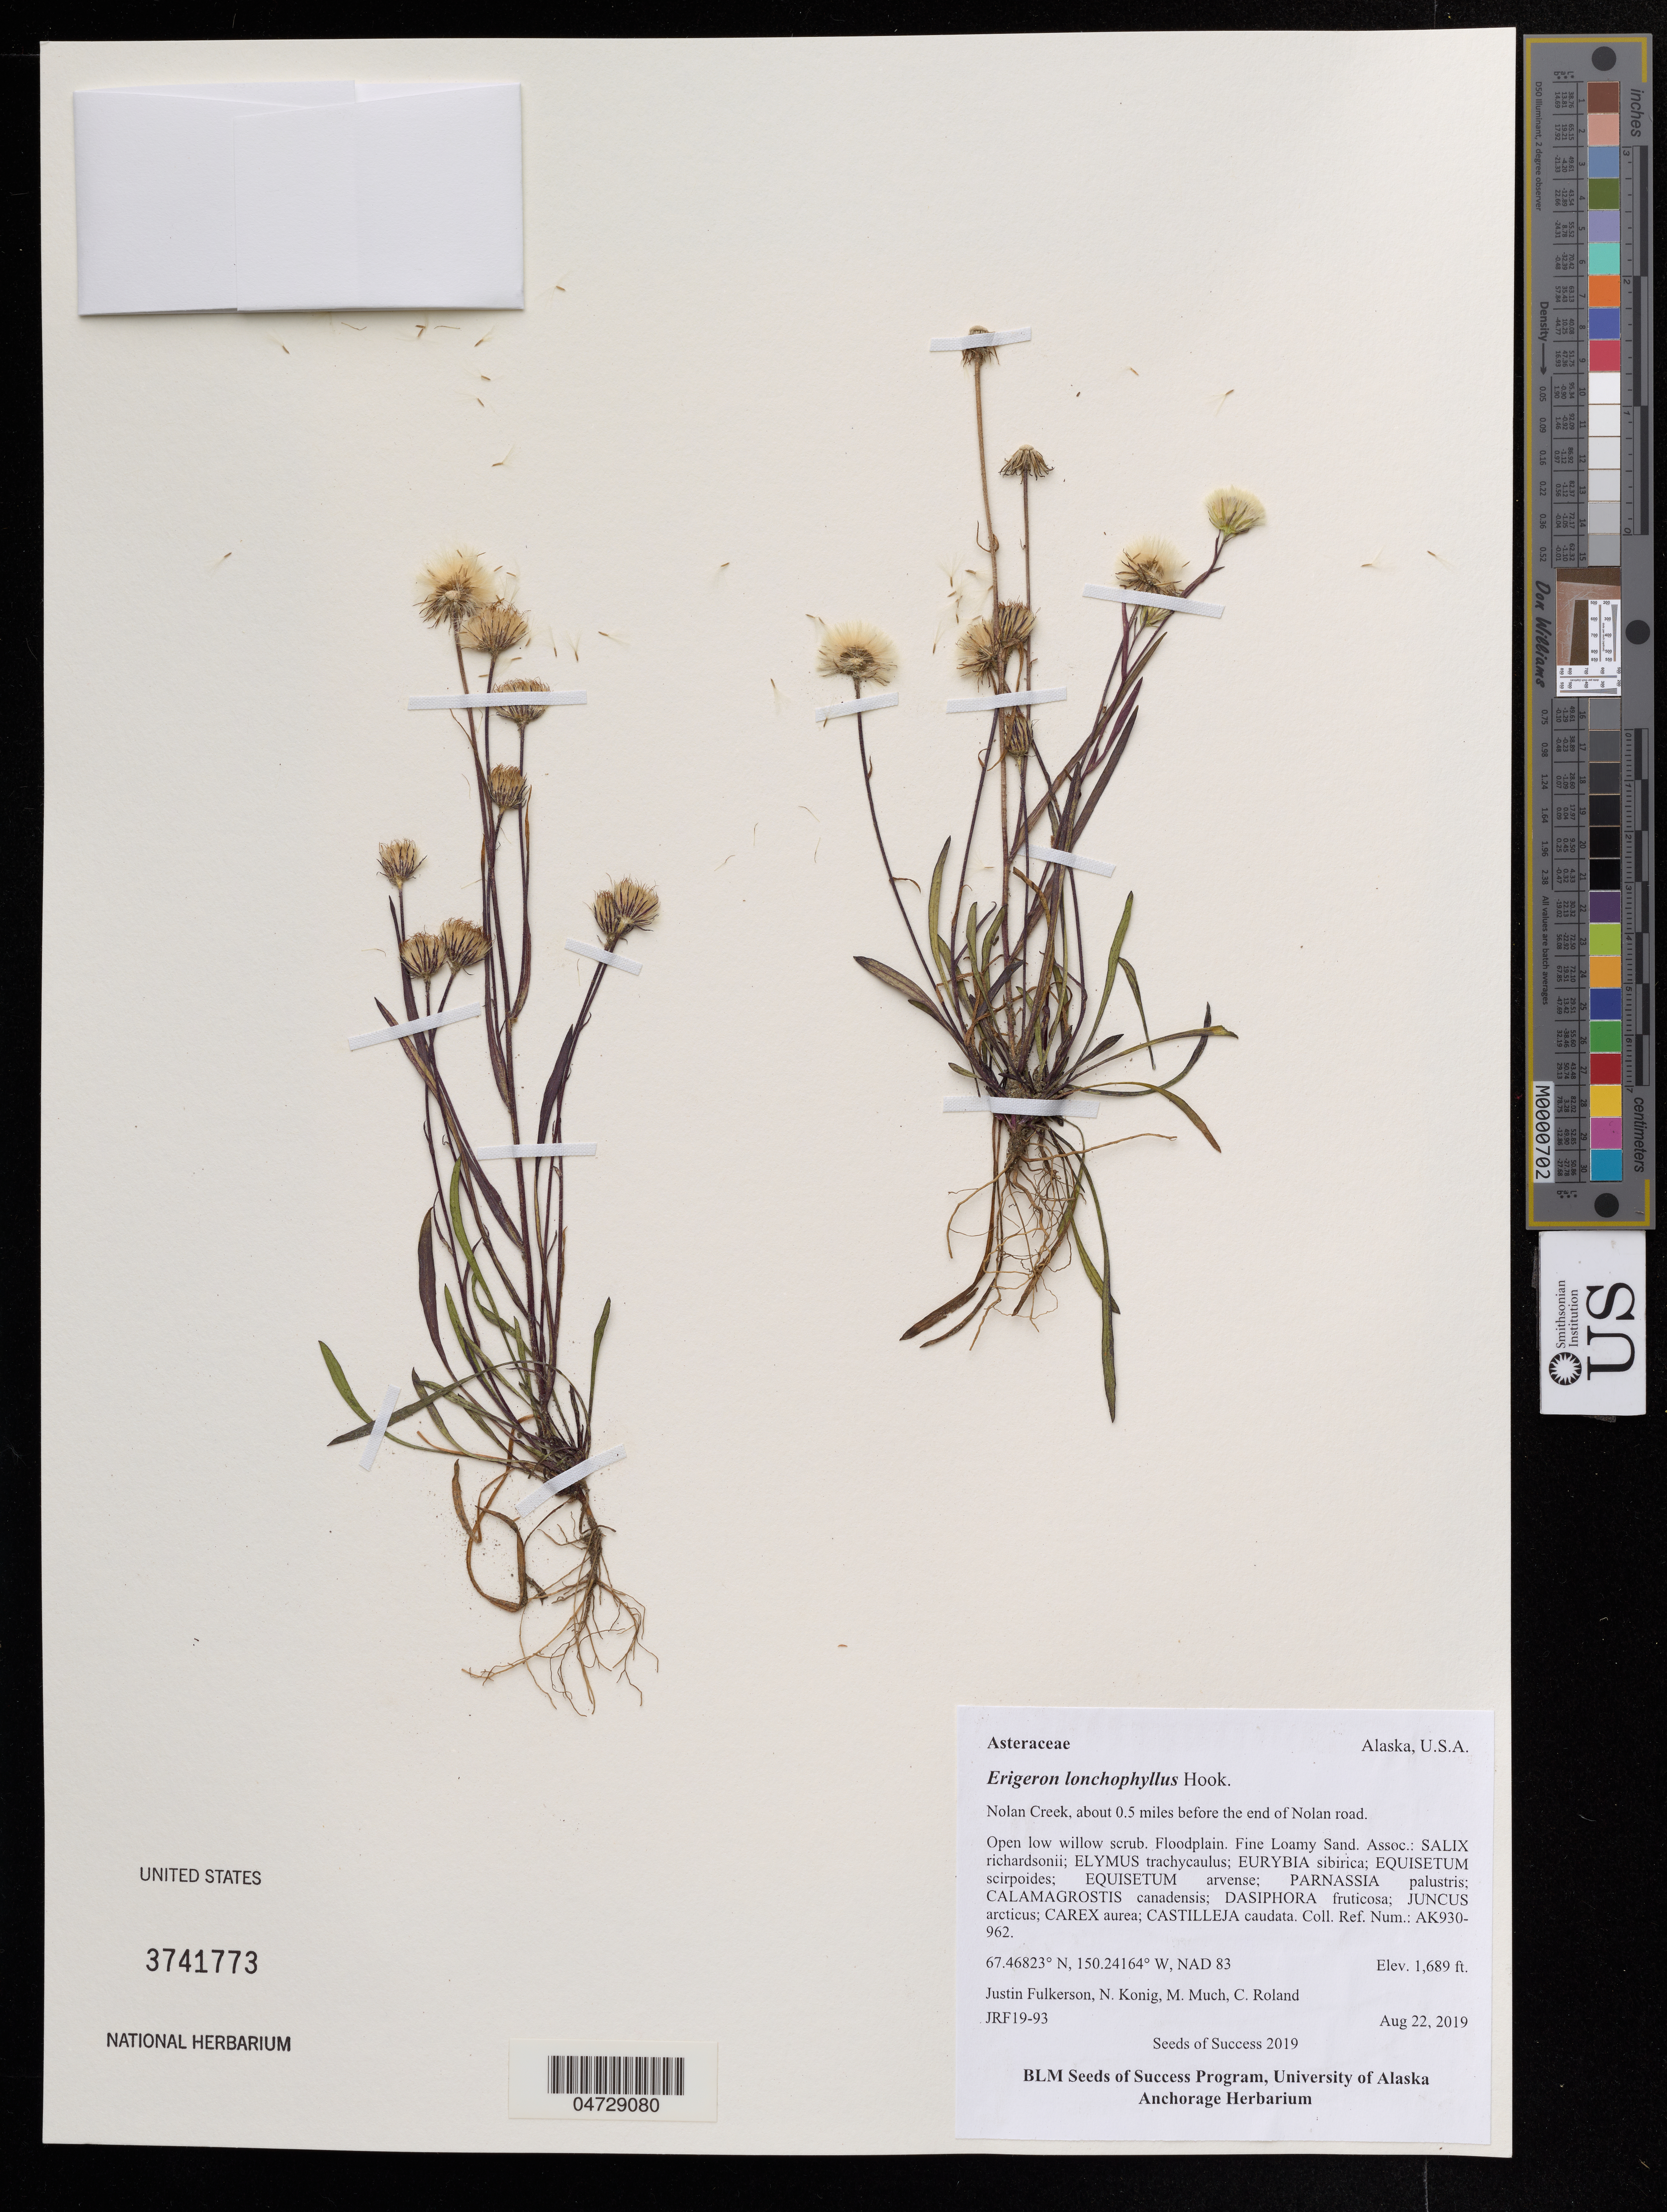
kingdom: Plantae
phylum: Tracheophyta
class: Magnoliopsida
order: Asterales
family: Asteraceae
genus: Erigeron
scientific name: Erigeron lonchophyllus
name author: Hook.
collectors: J. Fulkerson, N. Konig & C. Roland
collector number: JRF19-93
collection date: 2019-08-22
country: United States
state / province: Alaska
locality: Nolan Creek, about 0.5 miles before the end of Nolan road.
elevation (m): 515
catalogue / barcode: US 3741773